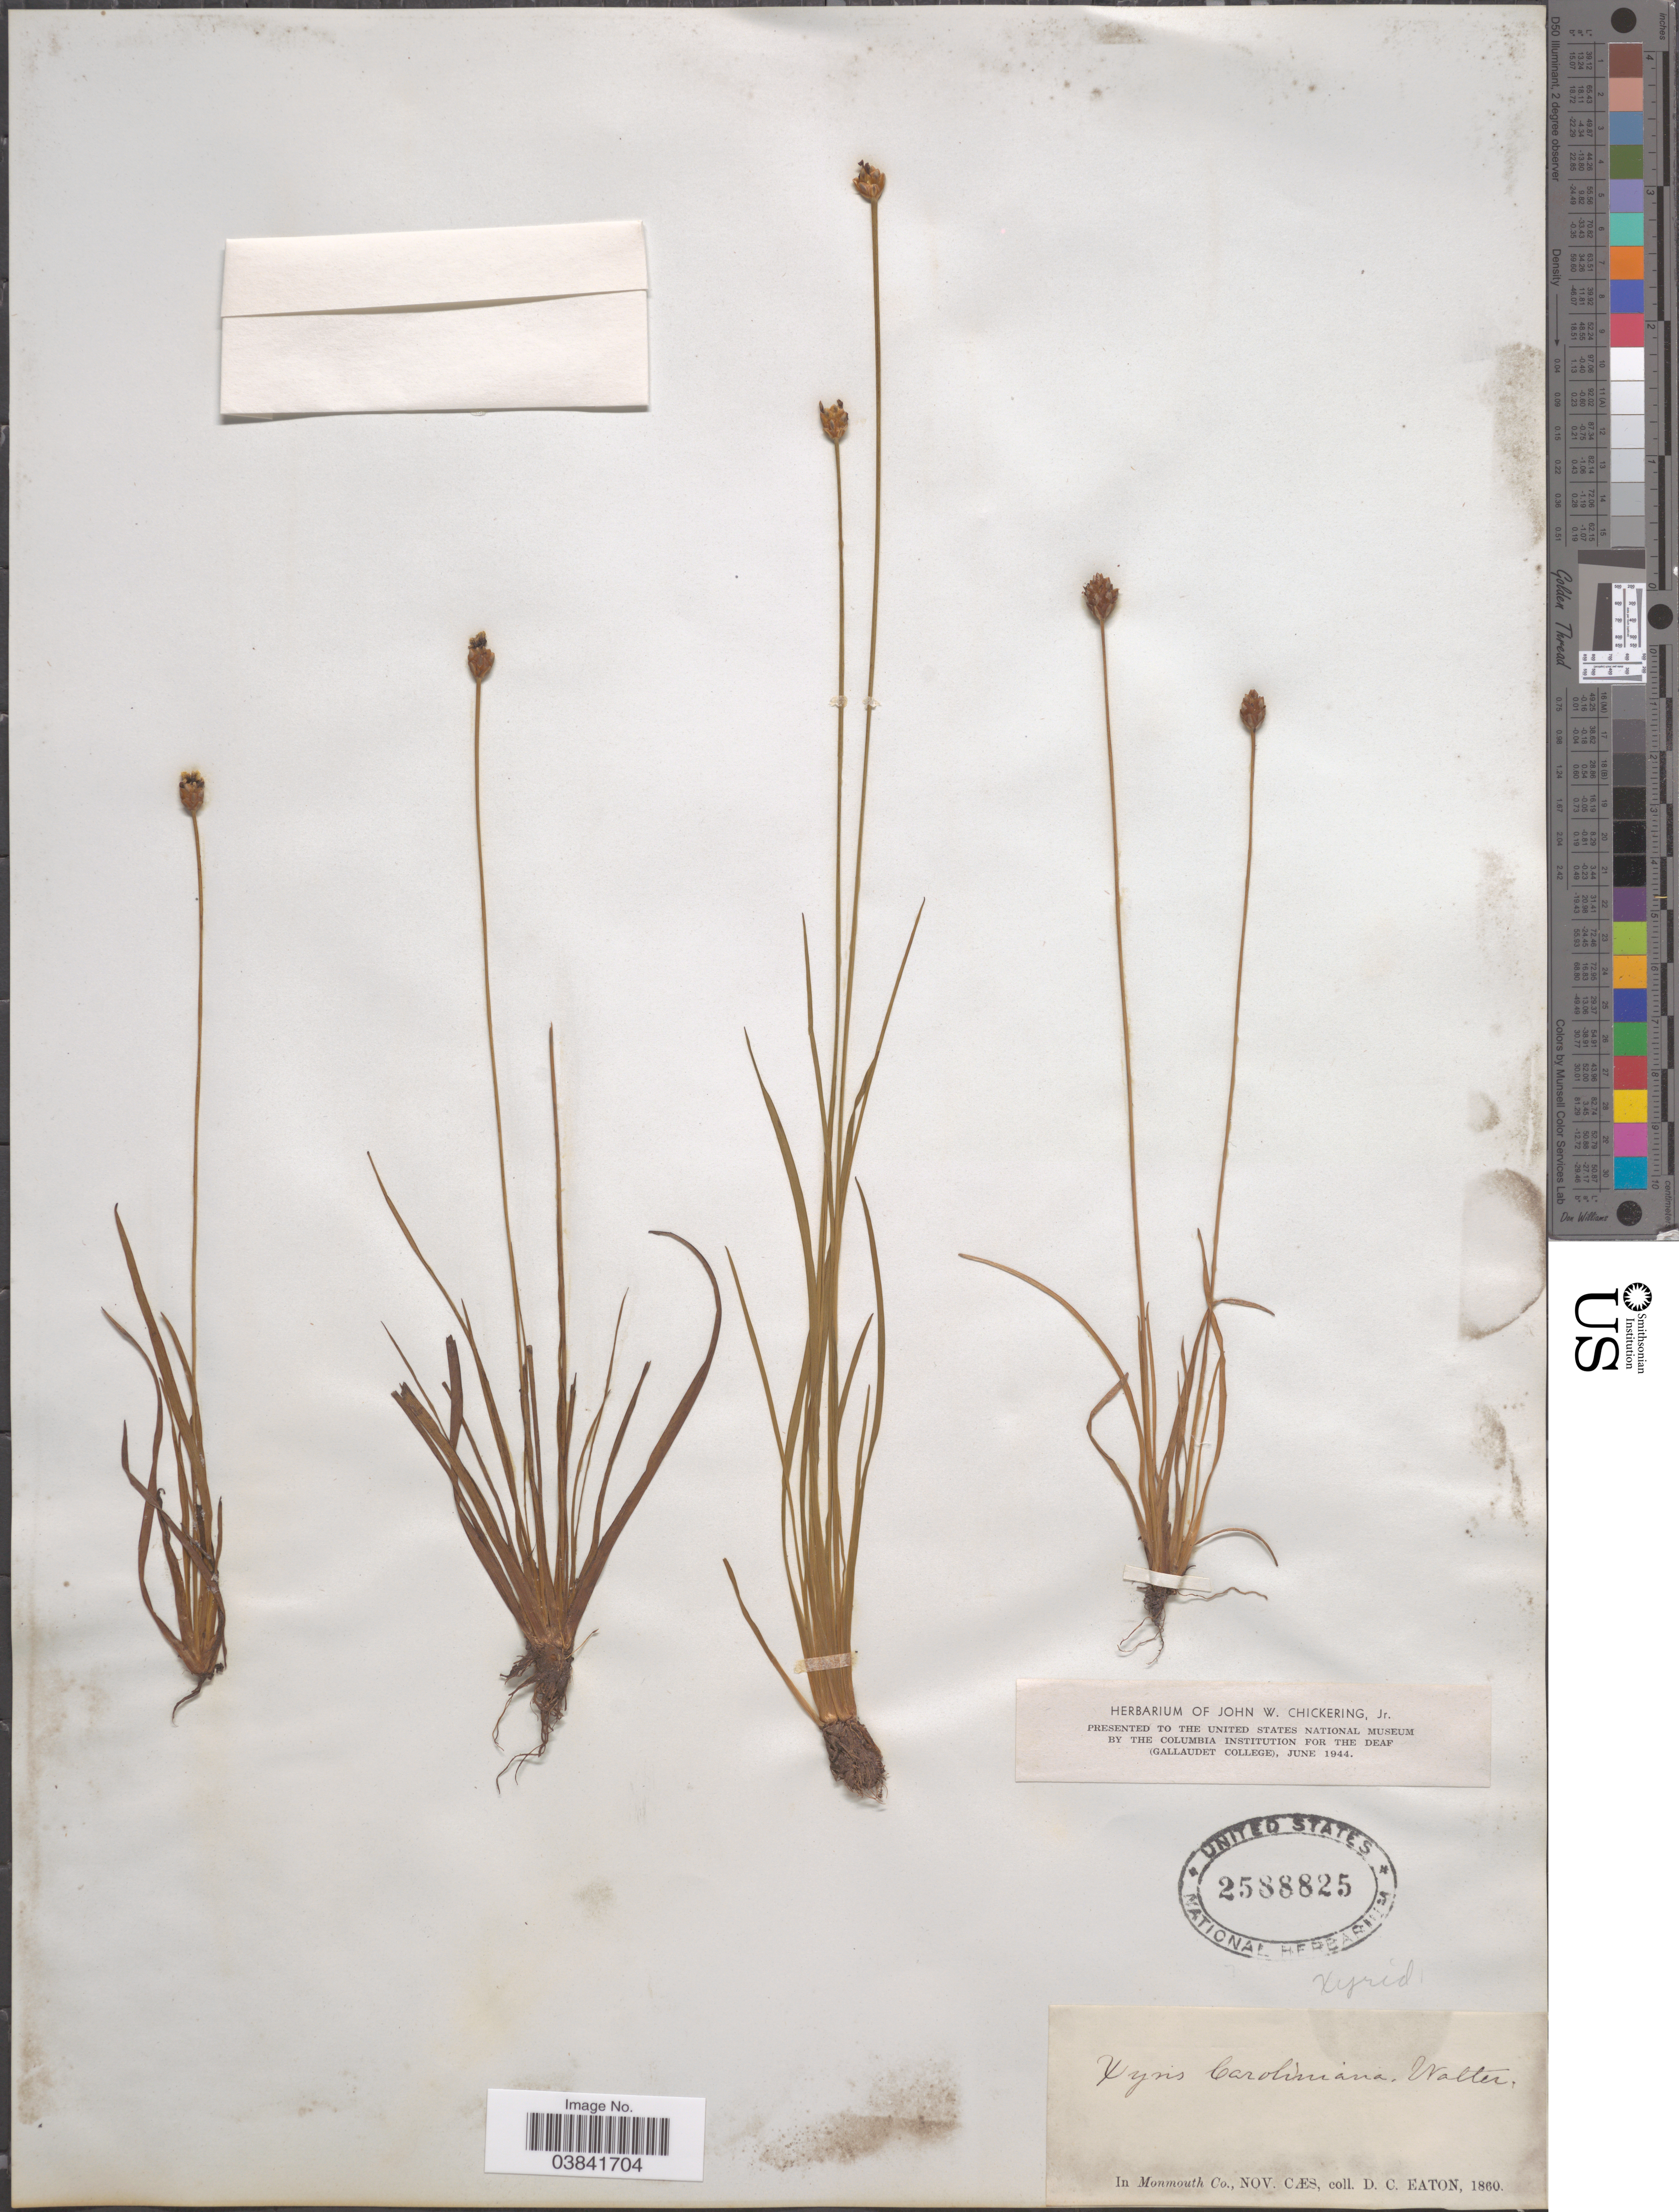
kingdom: Plantae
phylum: Tracheophyta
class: Liliopsida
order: Poales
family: Xyridaceae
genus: Xyris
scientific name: Xyris difformis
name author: Chapm.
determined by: Strong, Mark T., (BOT), Smithsonian Institution - National Museum of Natural History (UNITED STATES)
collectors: D. Eaton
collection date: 1860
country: United States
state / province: New Jersey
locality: In Monmouth Co. Nov Cæs.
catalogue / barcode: US 2588825